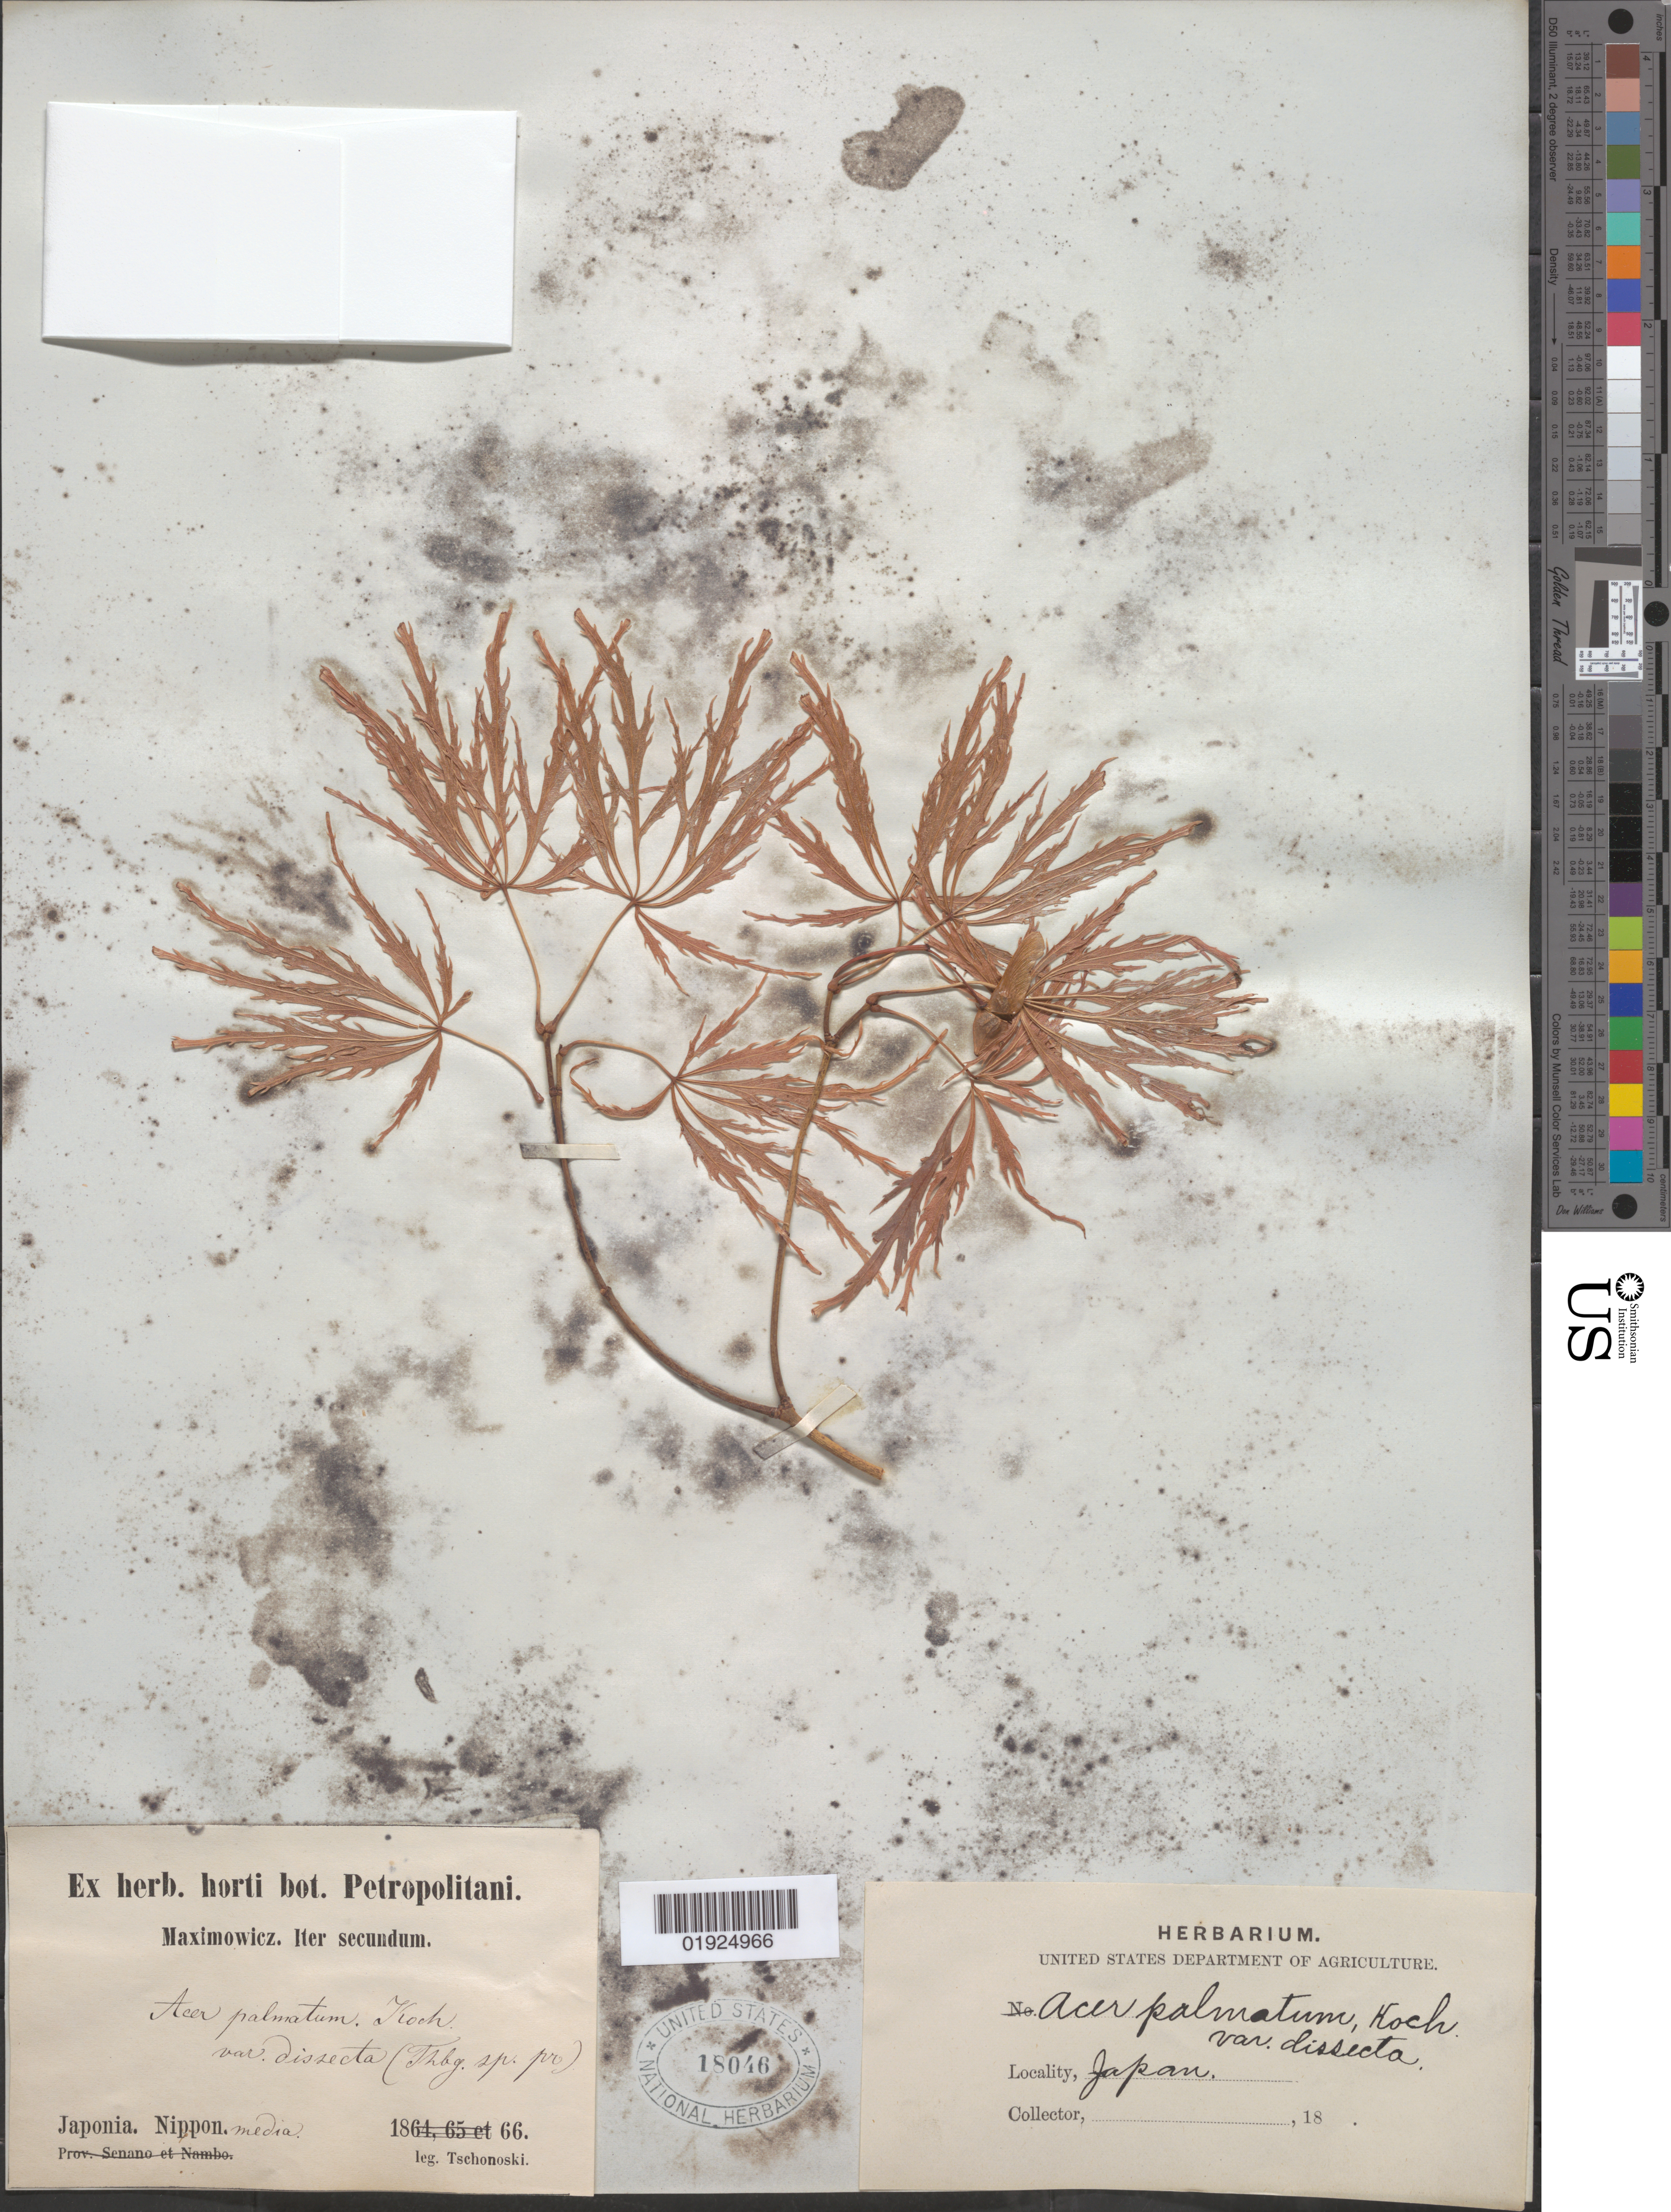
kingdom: Plantae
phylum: Tracheophyta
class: Magnoliopsida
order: Sapindales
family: Sapindaceae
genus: Acer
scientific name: Acer palmatum var. dissectum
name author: (Thunb.) Miq.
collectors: S. Tschonoski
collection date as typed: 1866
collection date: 1866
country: Japan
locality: Nippon [Japan] media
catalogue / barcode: US 18046